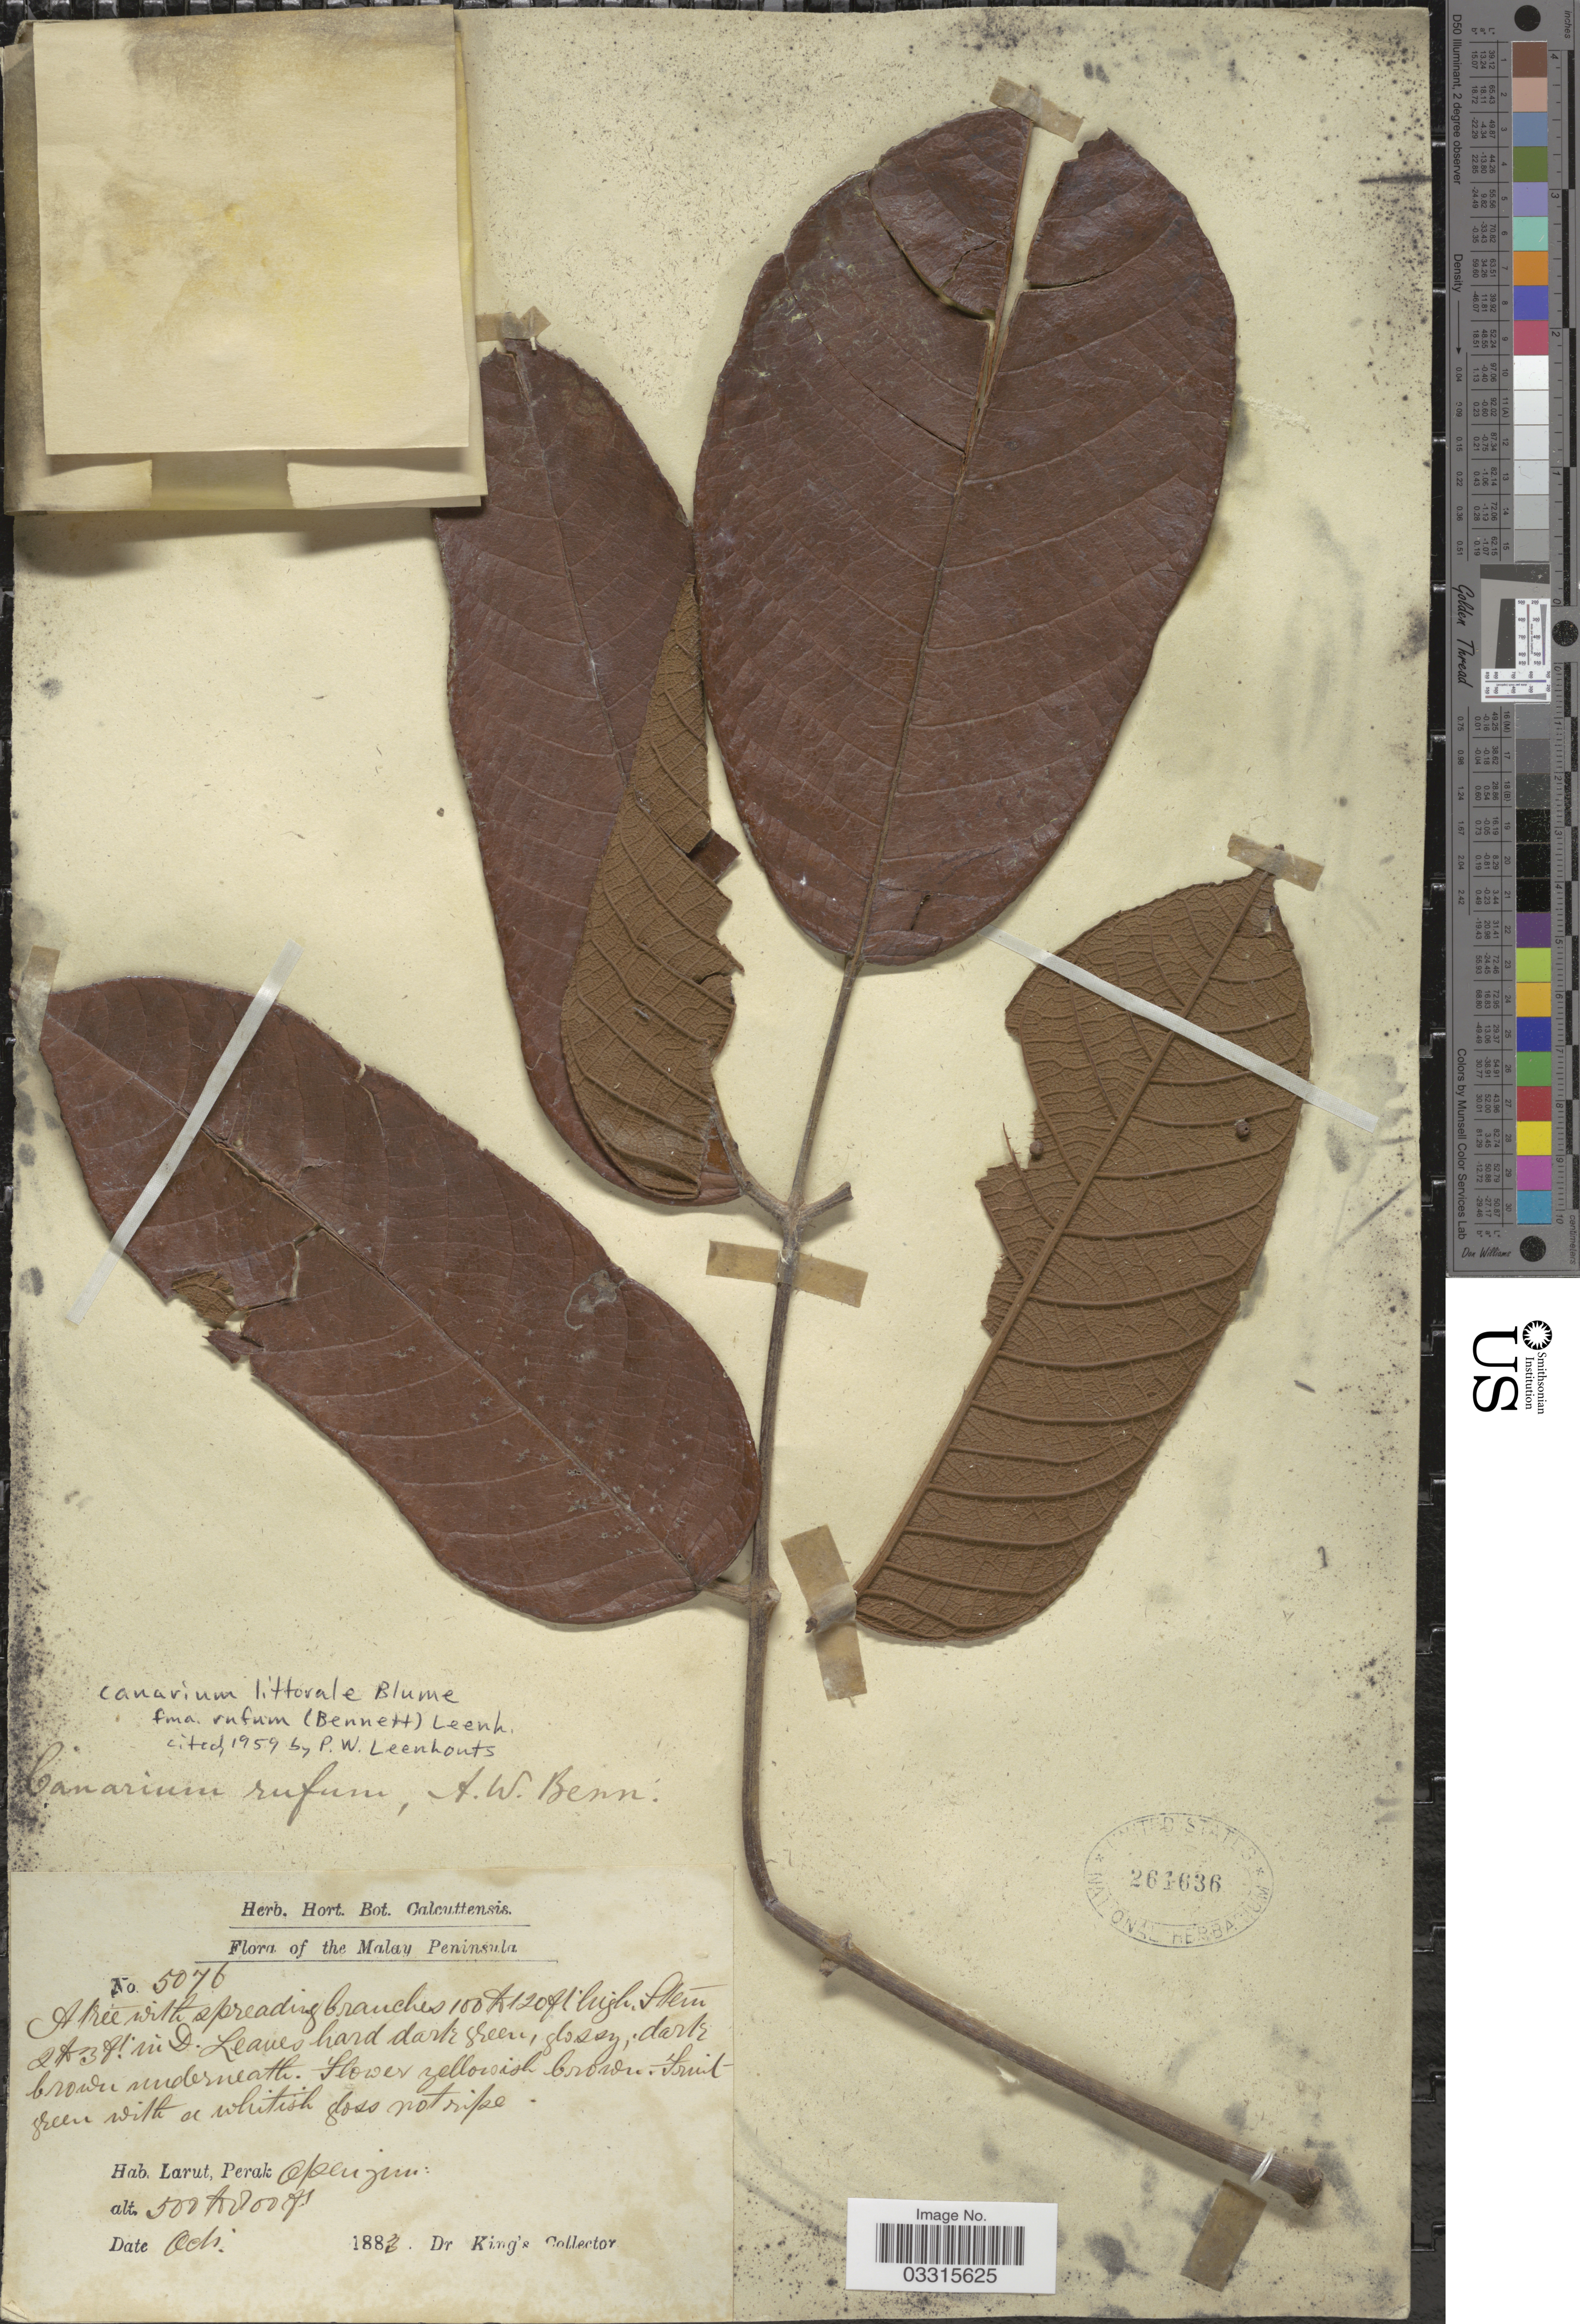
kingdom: Plantae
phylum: Tracheophyta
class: Magnoliopsida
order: Sapindales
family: Burseraceae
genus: Canarium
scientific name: Canarium littorale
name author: Blume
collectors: Dr. King's collector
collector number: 5076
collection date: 1883-10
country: Malaysia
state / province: Perak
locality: Malay Peninsula. Larut.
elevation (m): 152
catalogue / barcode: US 261636